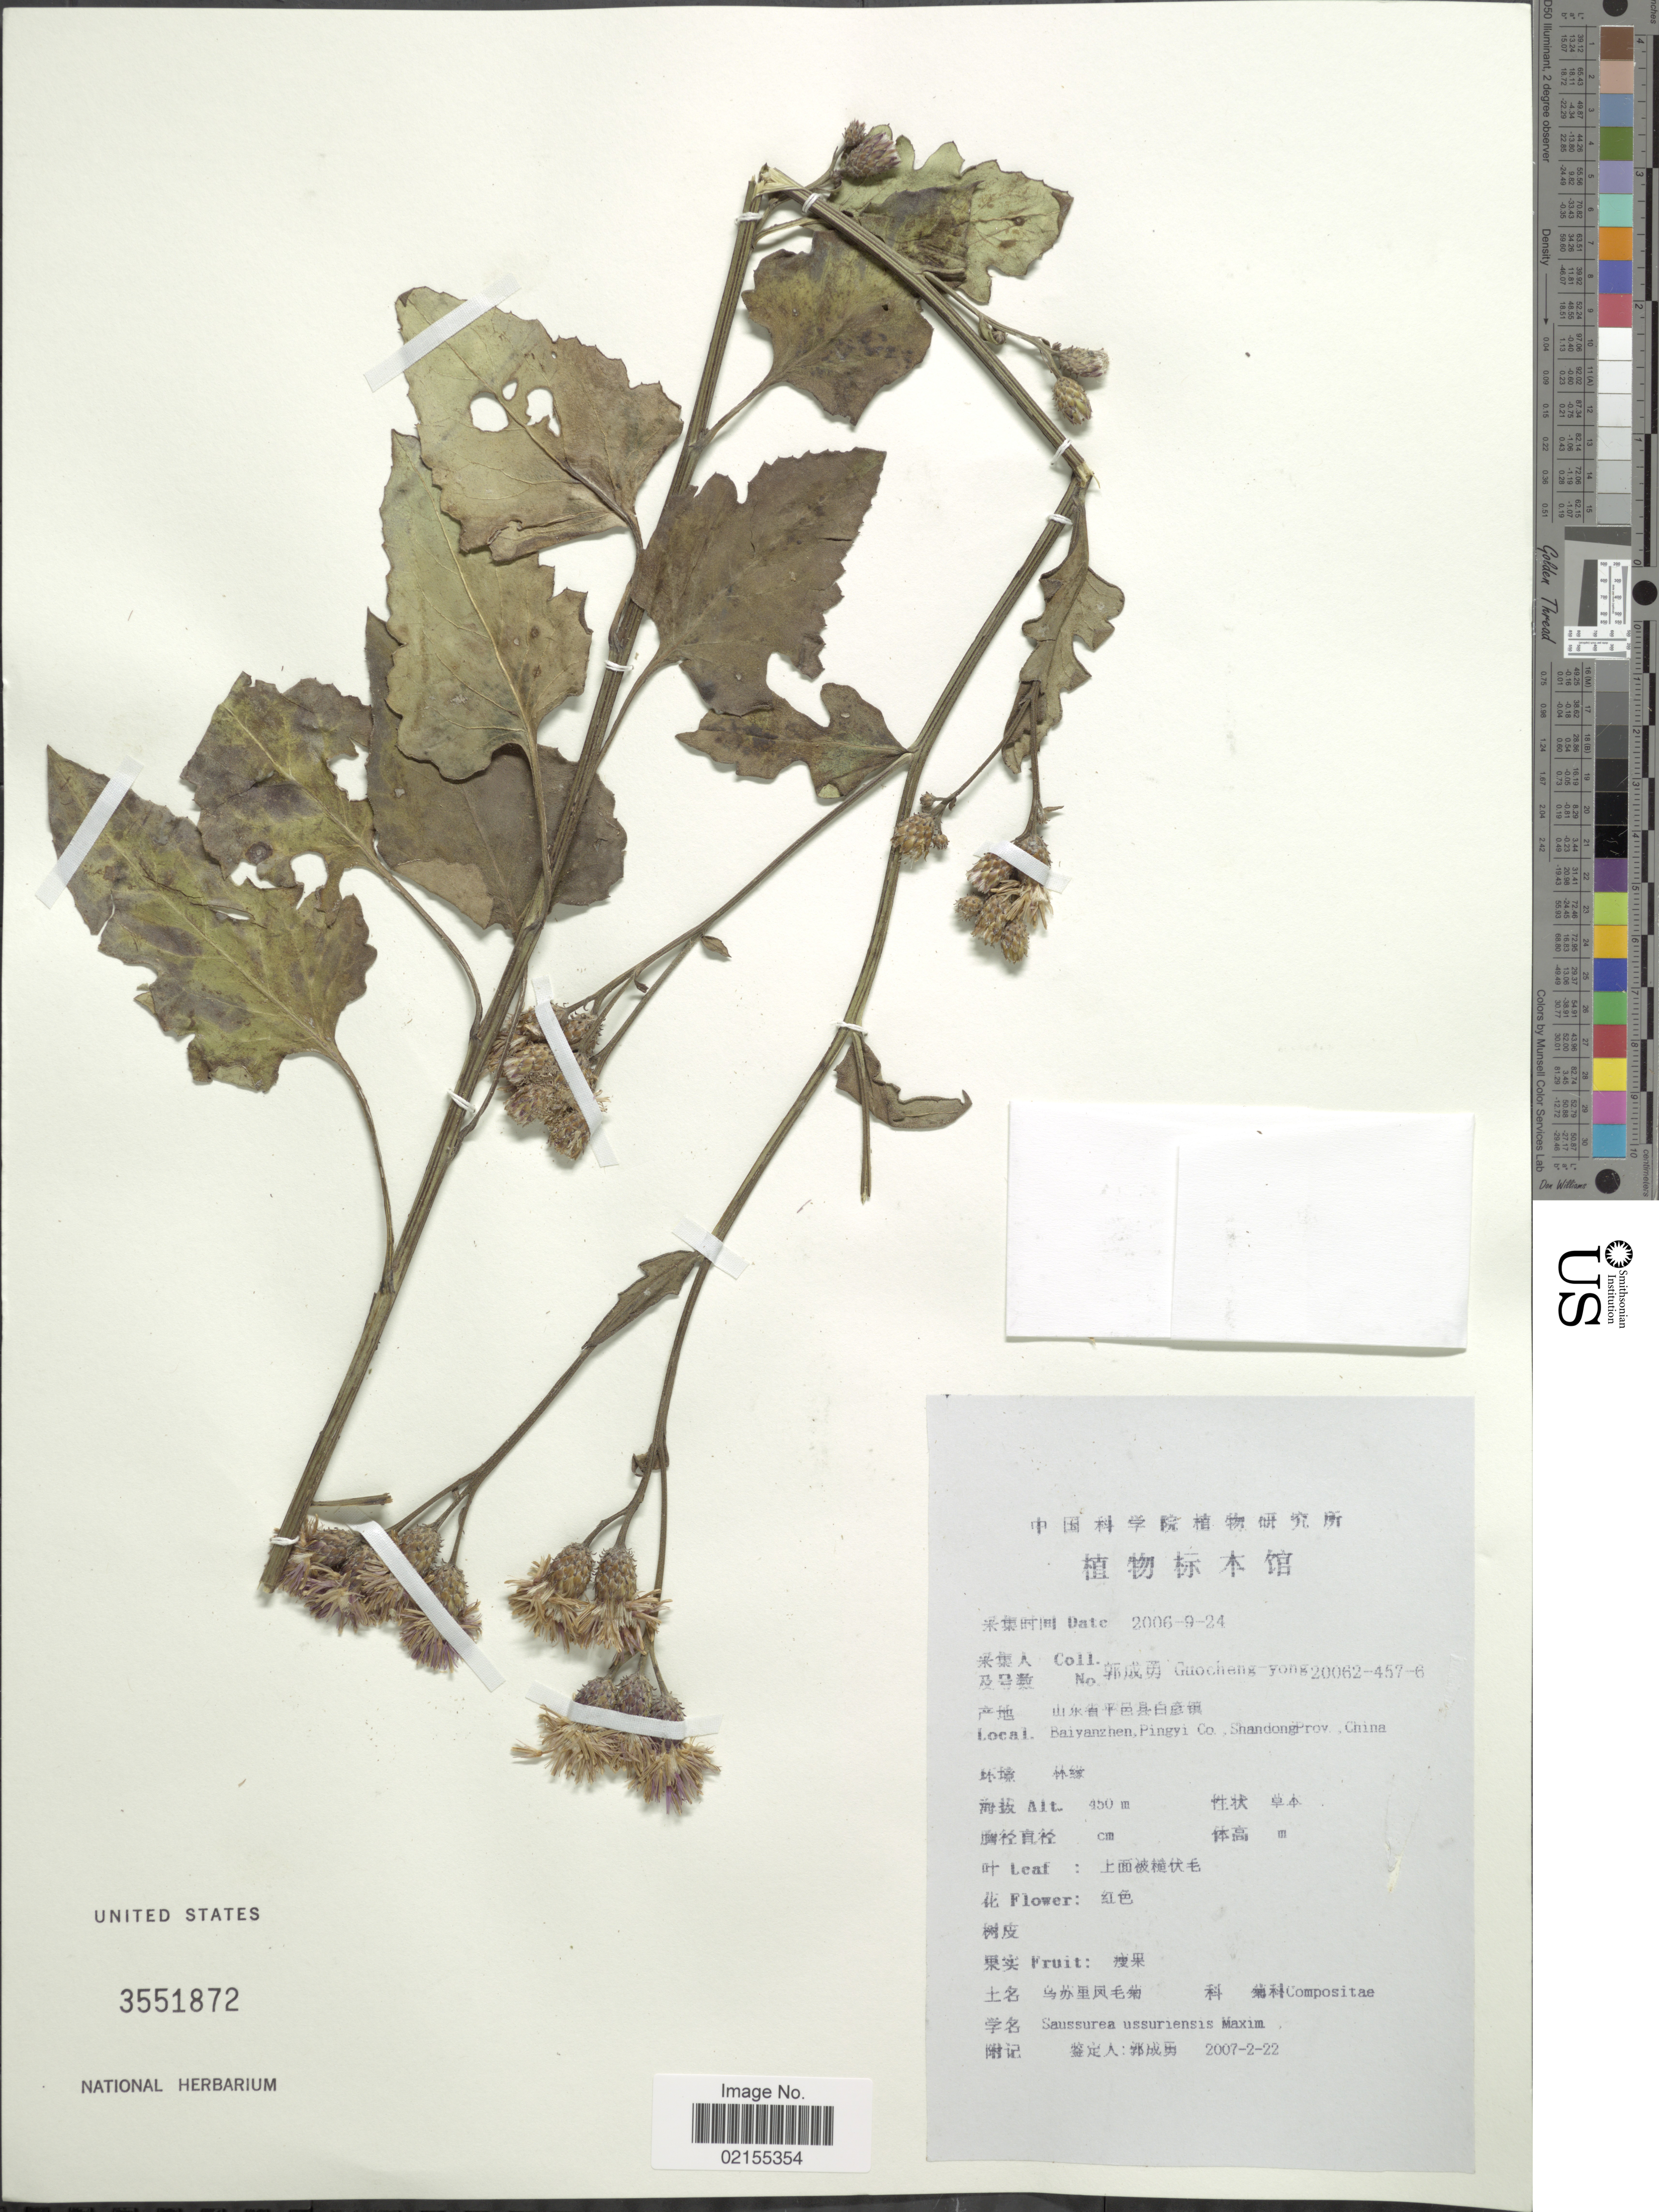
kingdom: Plantae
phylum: Tracheophyta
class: Magnoliopsida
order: Asterales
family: Asteraceae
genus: Saussurea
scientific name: Saussurea ussuriensis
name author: Maxim.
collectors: Guo cheng-yong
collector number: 20062-457-6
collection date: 2006-09-24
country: China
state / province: Shandong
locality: Baiyanzhen, Pingyi Co.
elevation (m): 450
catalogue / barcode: US 3551872